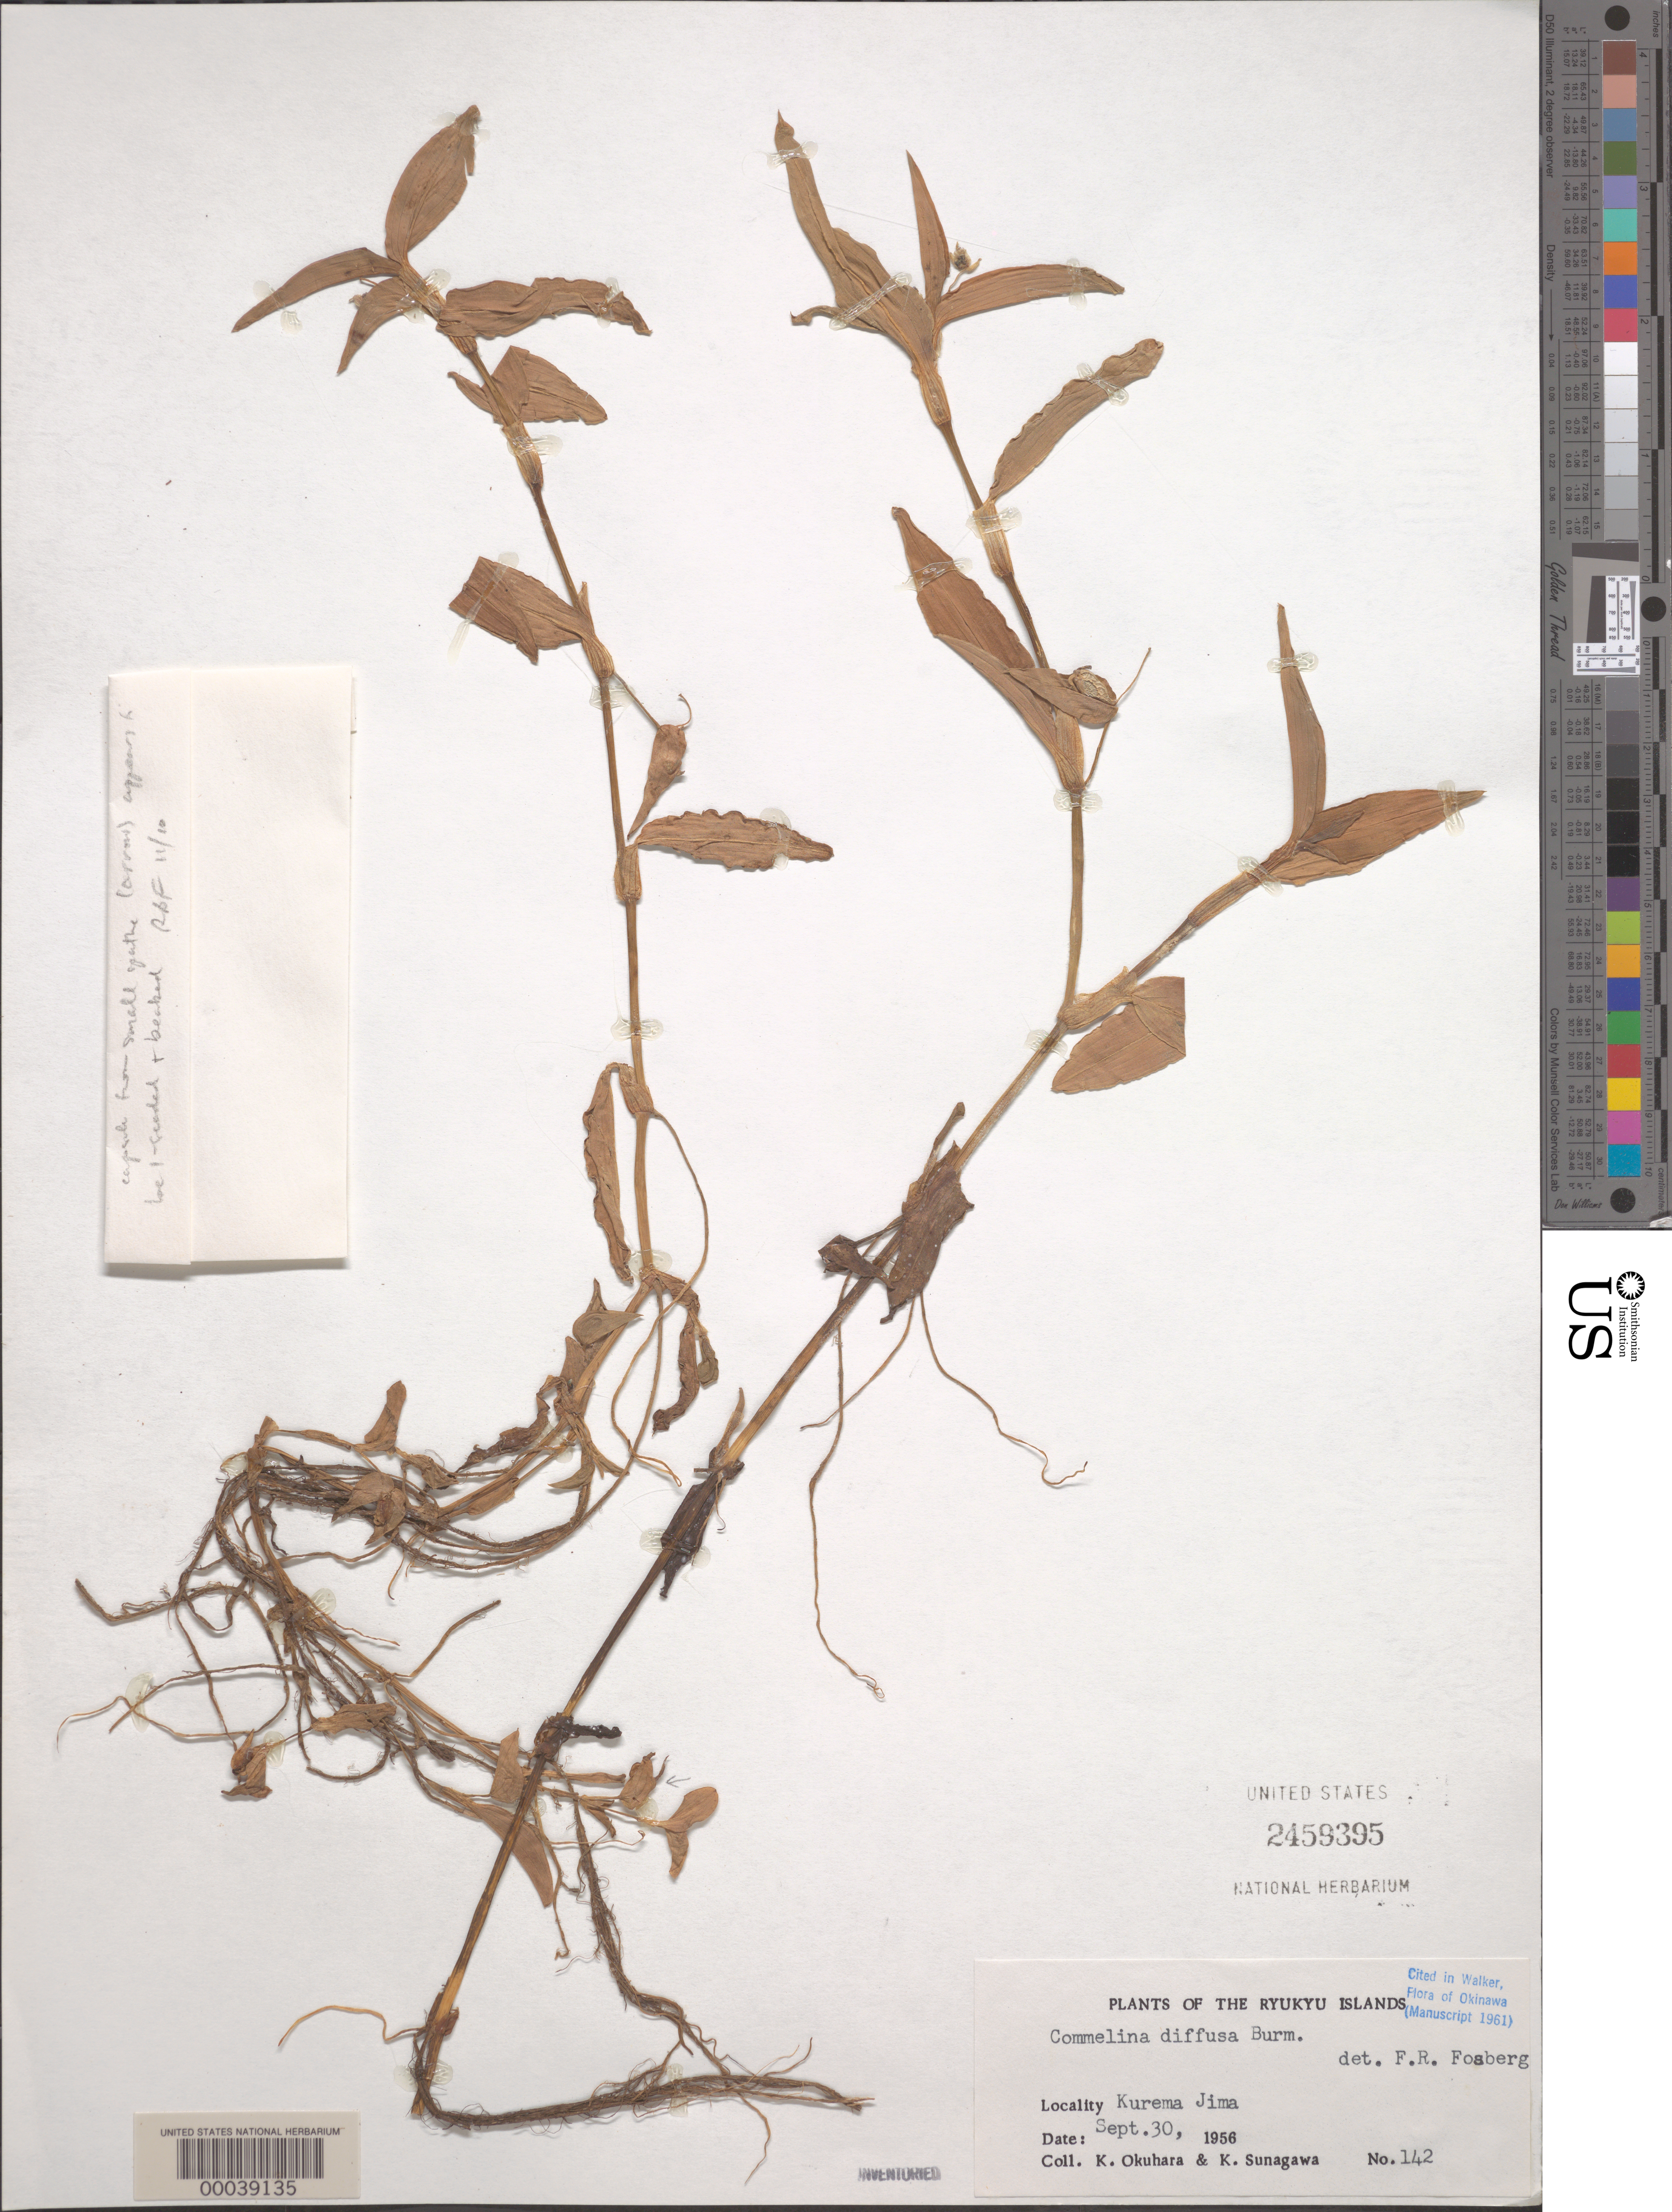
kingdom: Plantae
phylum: Tracheophyta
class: Liliopsida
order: Commelinales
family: Commelinaceae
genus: Commelina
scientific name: Commelina diffusa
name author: Burm. f.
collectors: K. Okuhara & K. Sunagawa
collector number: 142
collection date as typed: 30 Sep 1956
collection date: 1956-09-30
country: Japan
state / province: Okinawa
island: Kurema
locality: Kurema Jima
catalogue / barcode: US 2459395